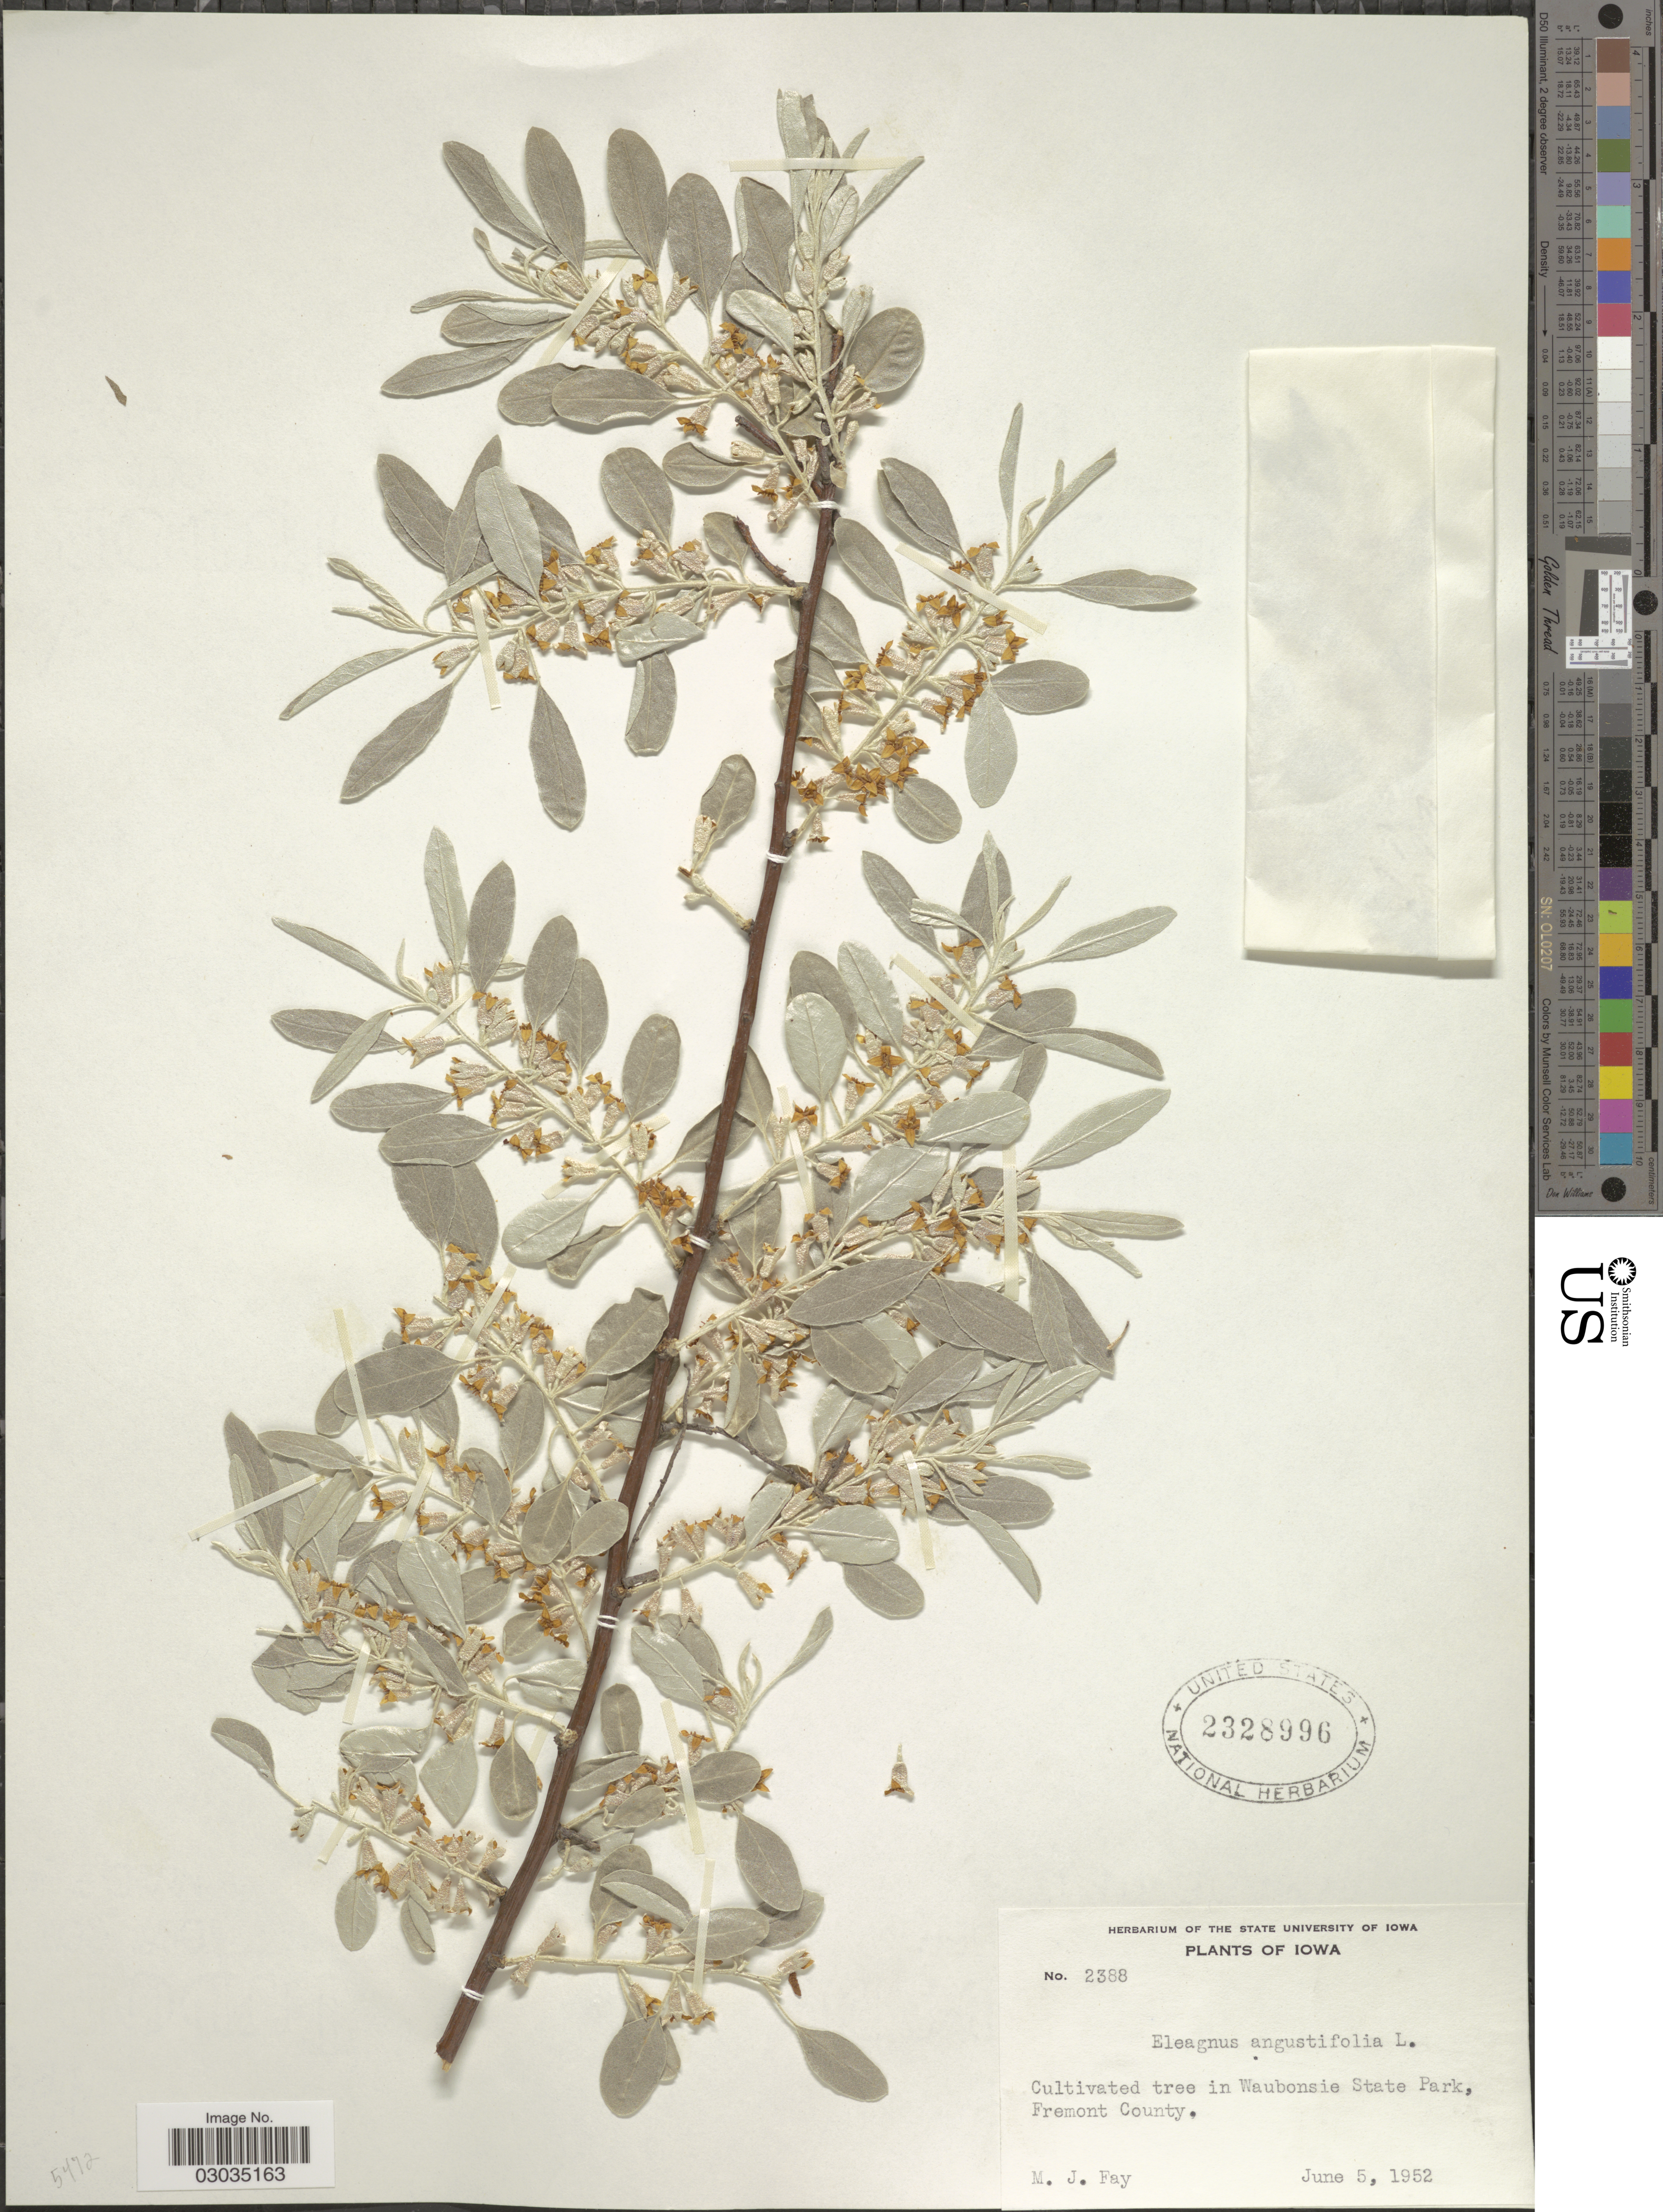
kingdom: Plantae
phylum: Tracheophyta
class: Magnoliopsida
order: Rosales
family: Elaeagnaceae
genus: Elaeagnus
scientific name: Elaeagnus angustifolia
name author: L.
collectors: M. Fay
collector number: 2388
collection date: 1952-06-05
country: United States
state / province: Iowa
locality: Cultivated tree in Waubonsie State Park, Fremont County.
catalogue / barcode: US 2328996